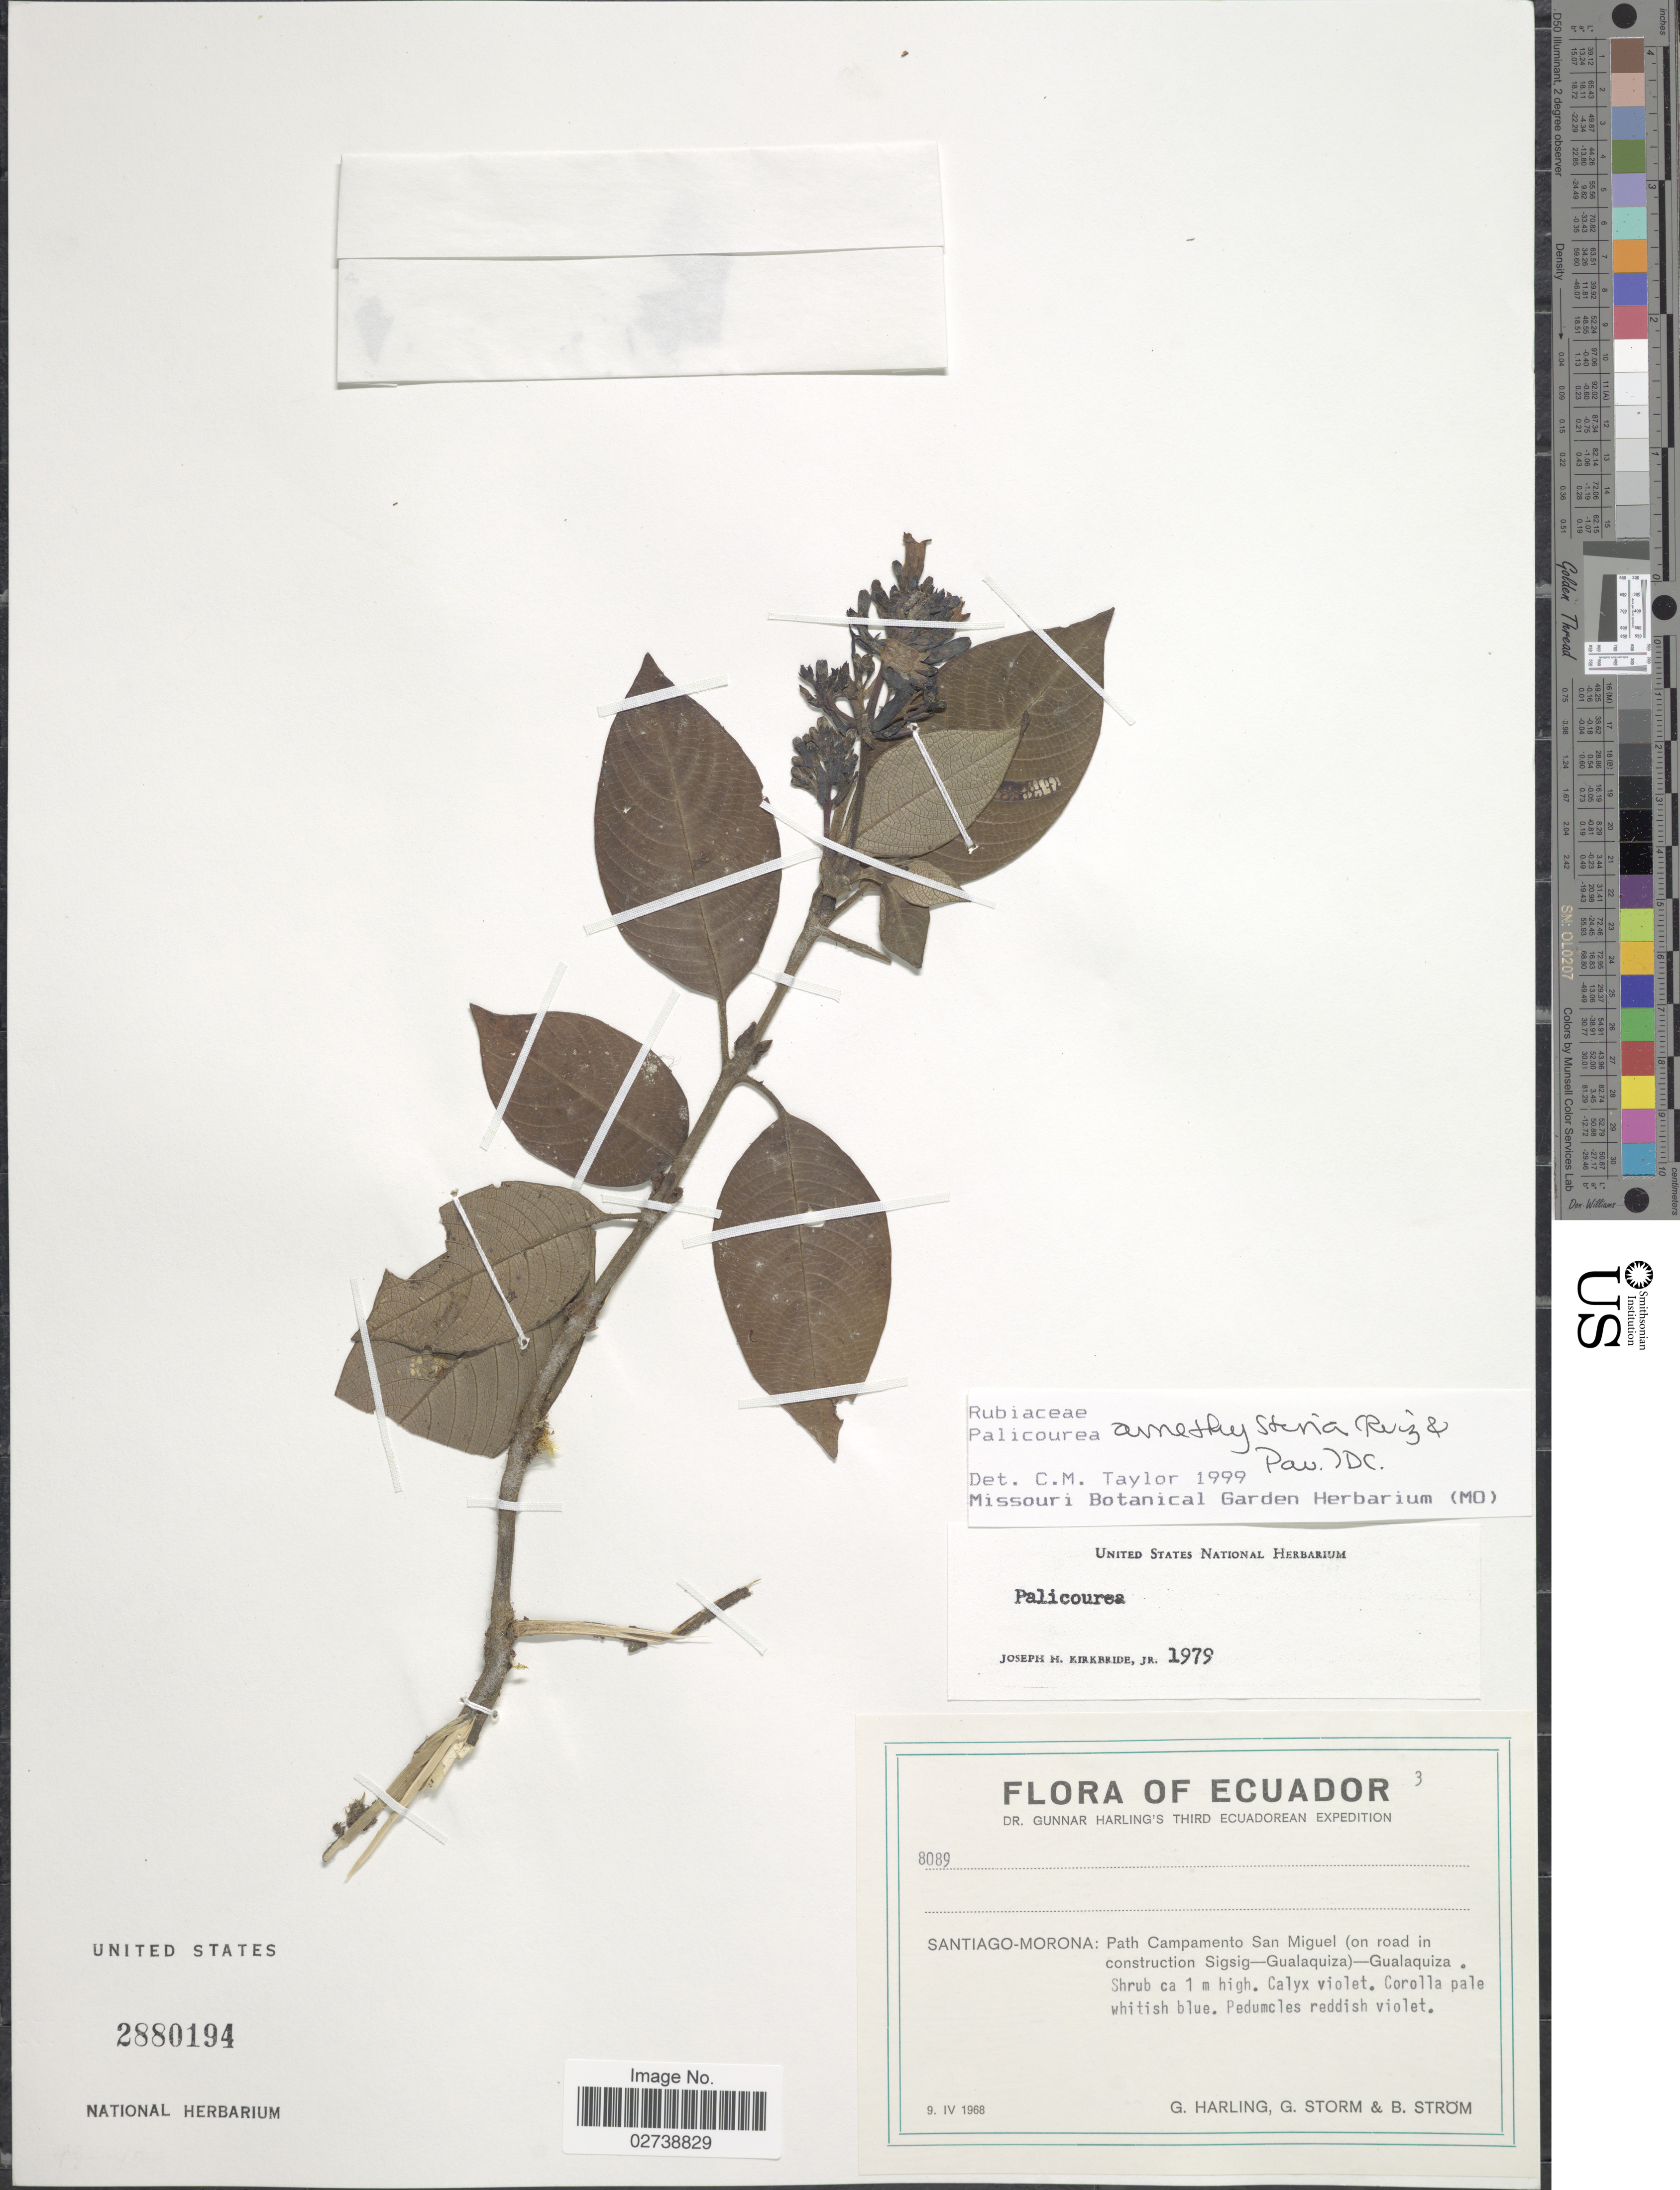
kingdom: Plantae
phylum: Tracheophyta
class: Magnoliopsida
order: Gentianales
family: Rubiaceae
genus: Palicourea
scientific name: Palicourea amethystina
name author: (Ruiz & Pav.) DC.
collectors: G. Harling, G. Storm & B. Ström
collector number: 8089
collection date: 1968-04-09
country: Ecuador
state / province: Morona-Santiago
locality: Path Campamento San Miguel (on road in construction Sigsig-Gualaquiza)-Gualaquiza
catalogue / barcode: US 2880194